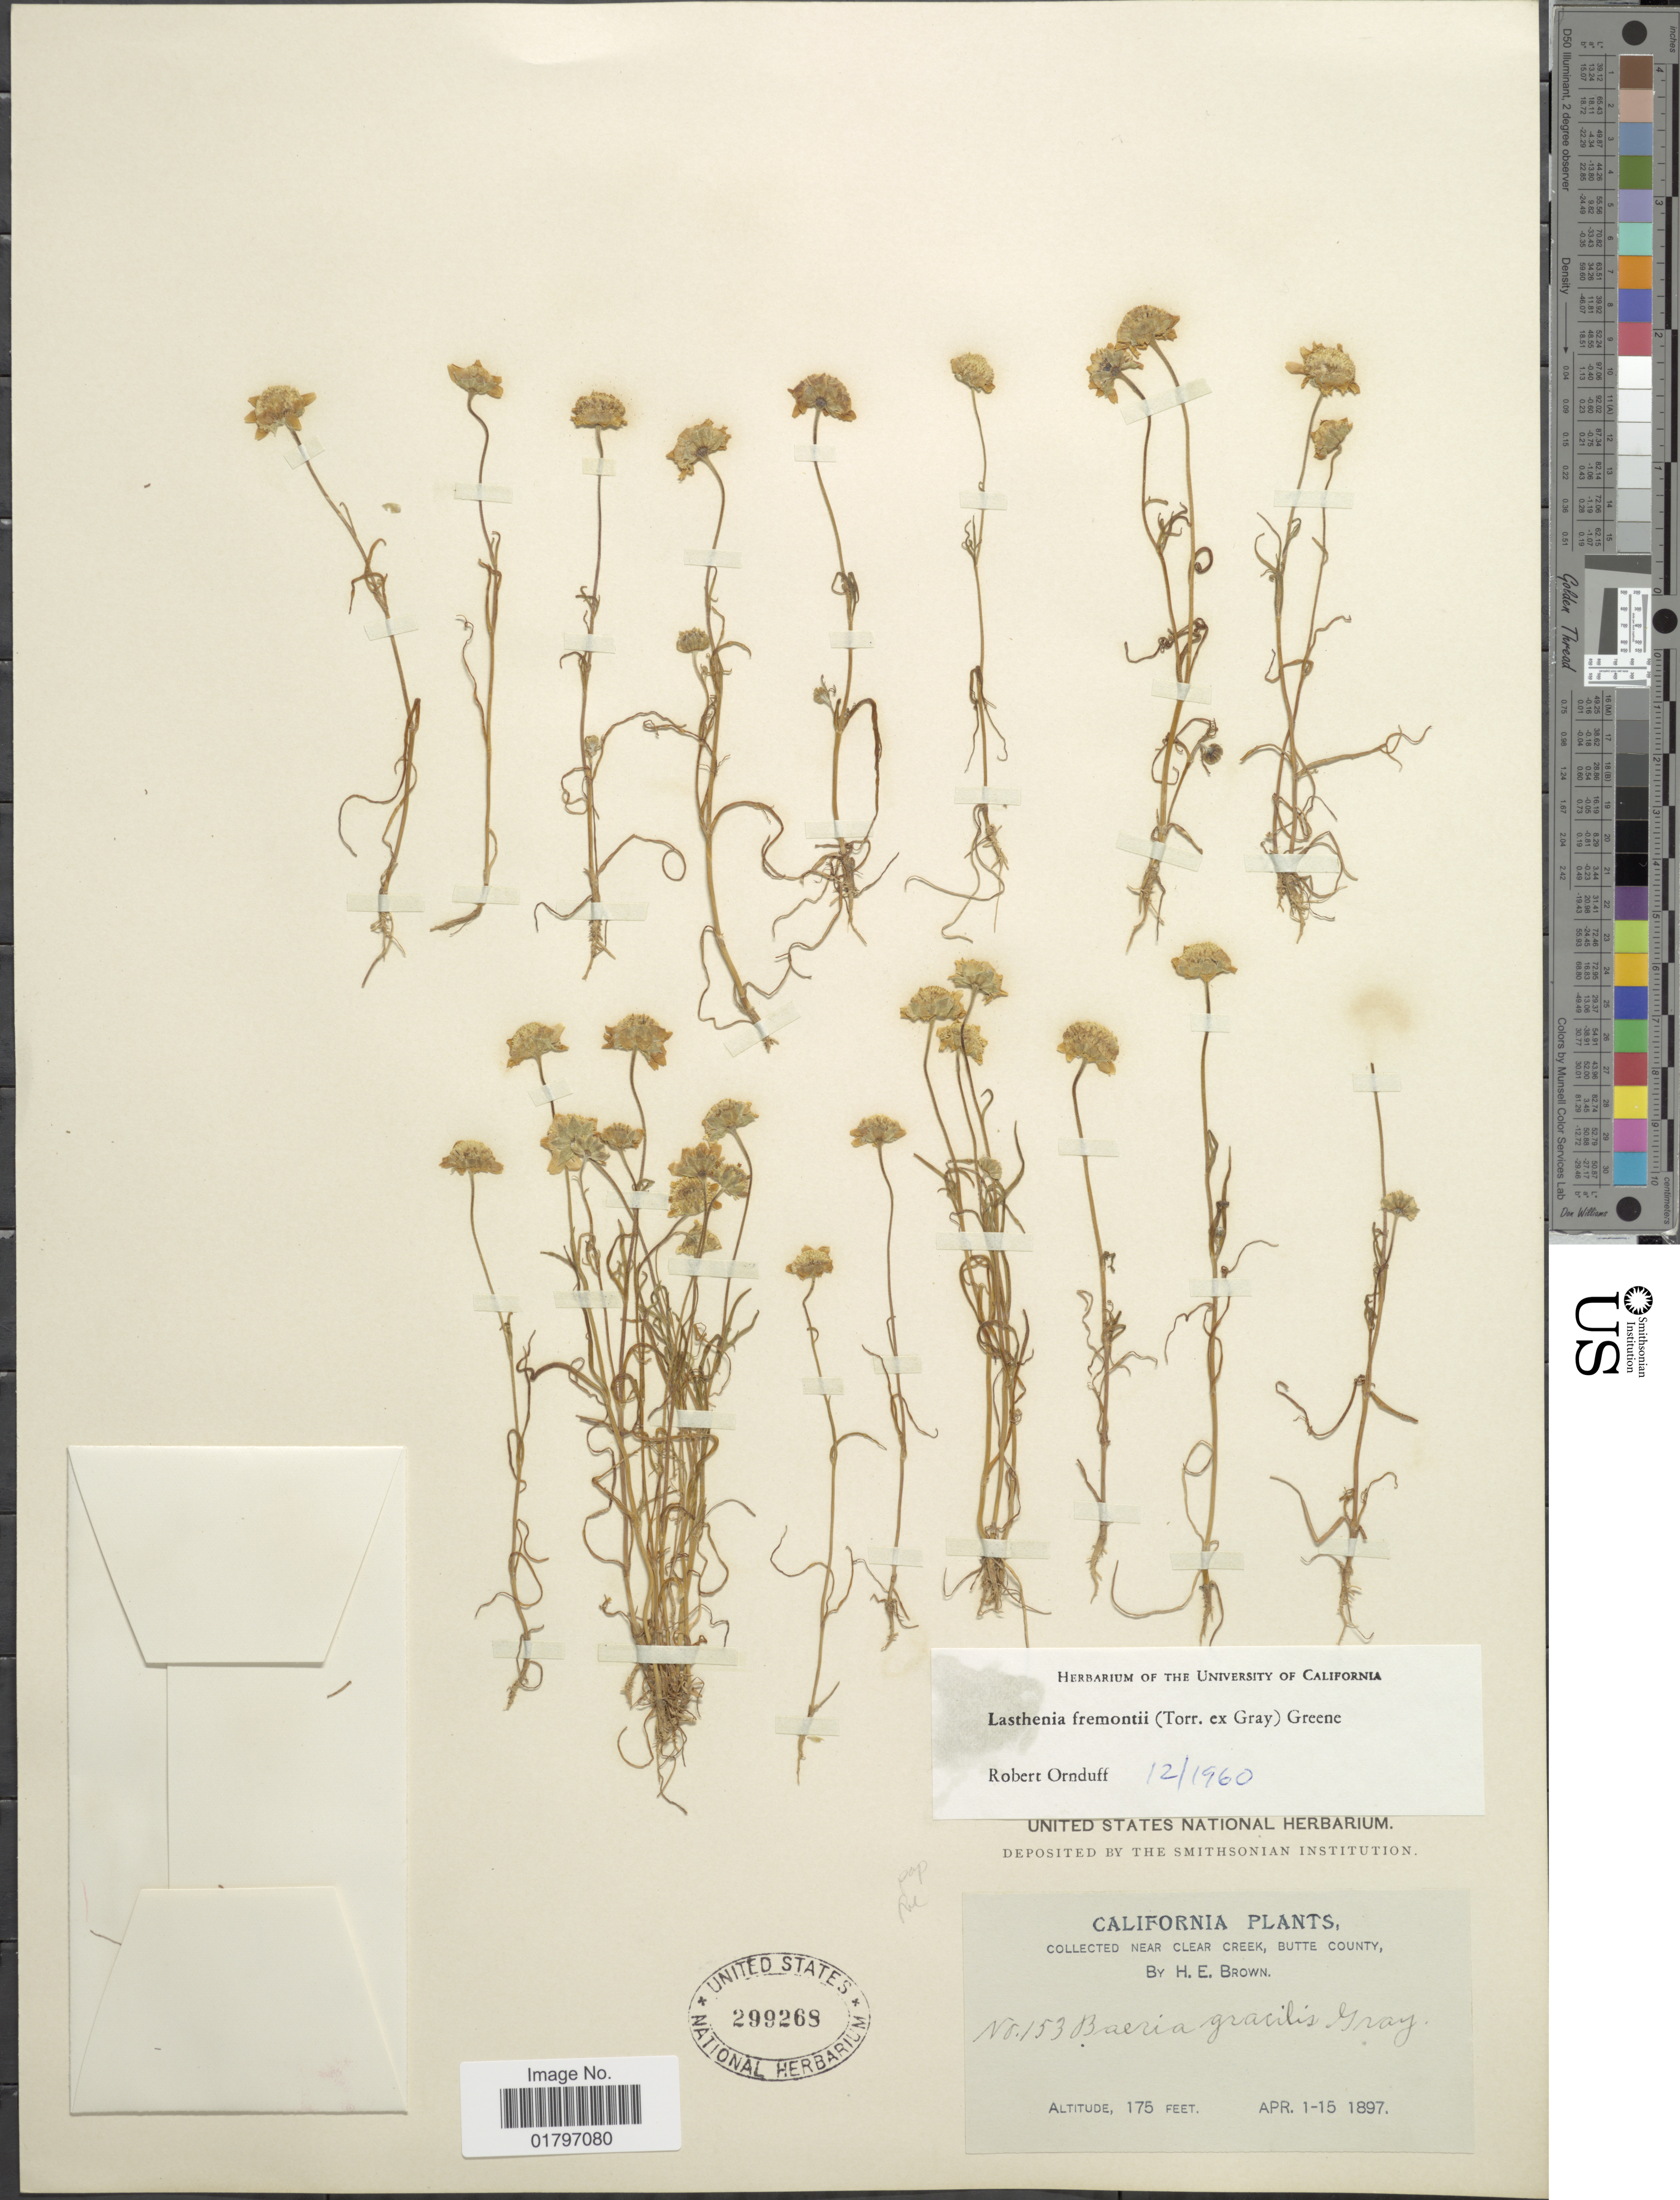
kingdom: Plantae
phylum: Tracheophyta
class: Magnoliopsida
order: Asterales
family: Asteraceae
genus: Lasthenia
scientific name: Lasthenia fremontii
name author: (Torr. ex A. Gray) Greene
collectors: H. E. Brown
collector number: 153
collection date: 1897-04-01/1897-04-15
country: United States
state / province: California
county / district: Butte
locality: Near Clear Creek, Butte County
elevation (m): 53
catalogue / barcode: US 299268